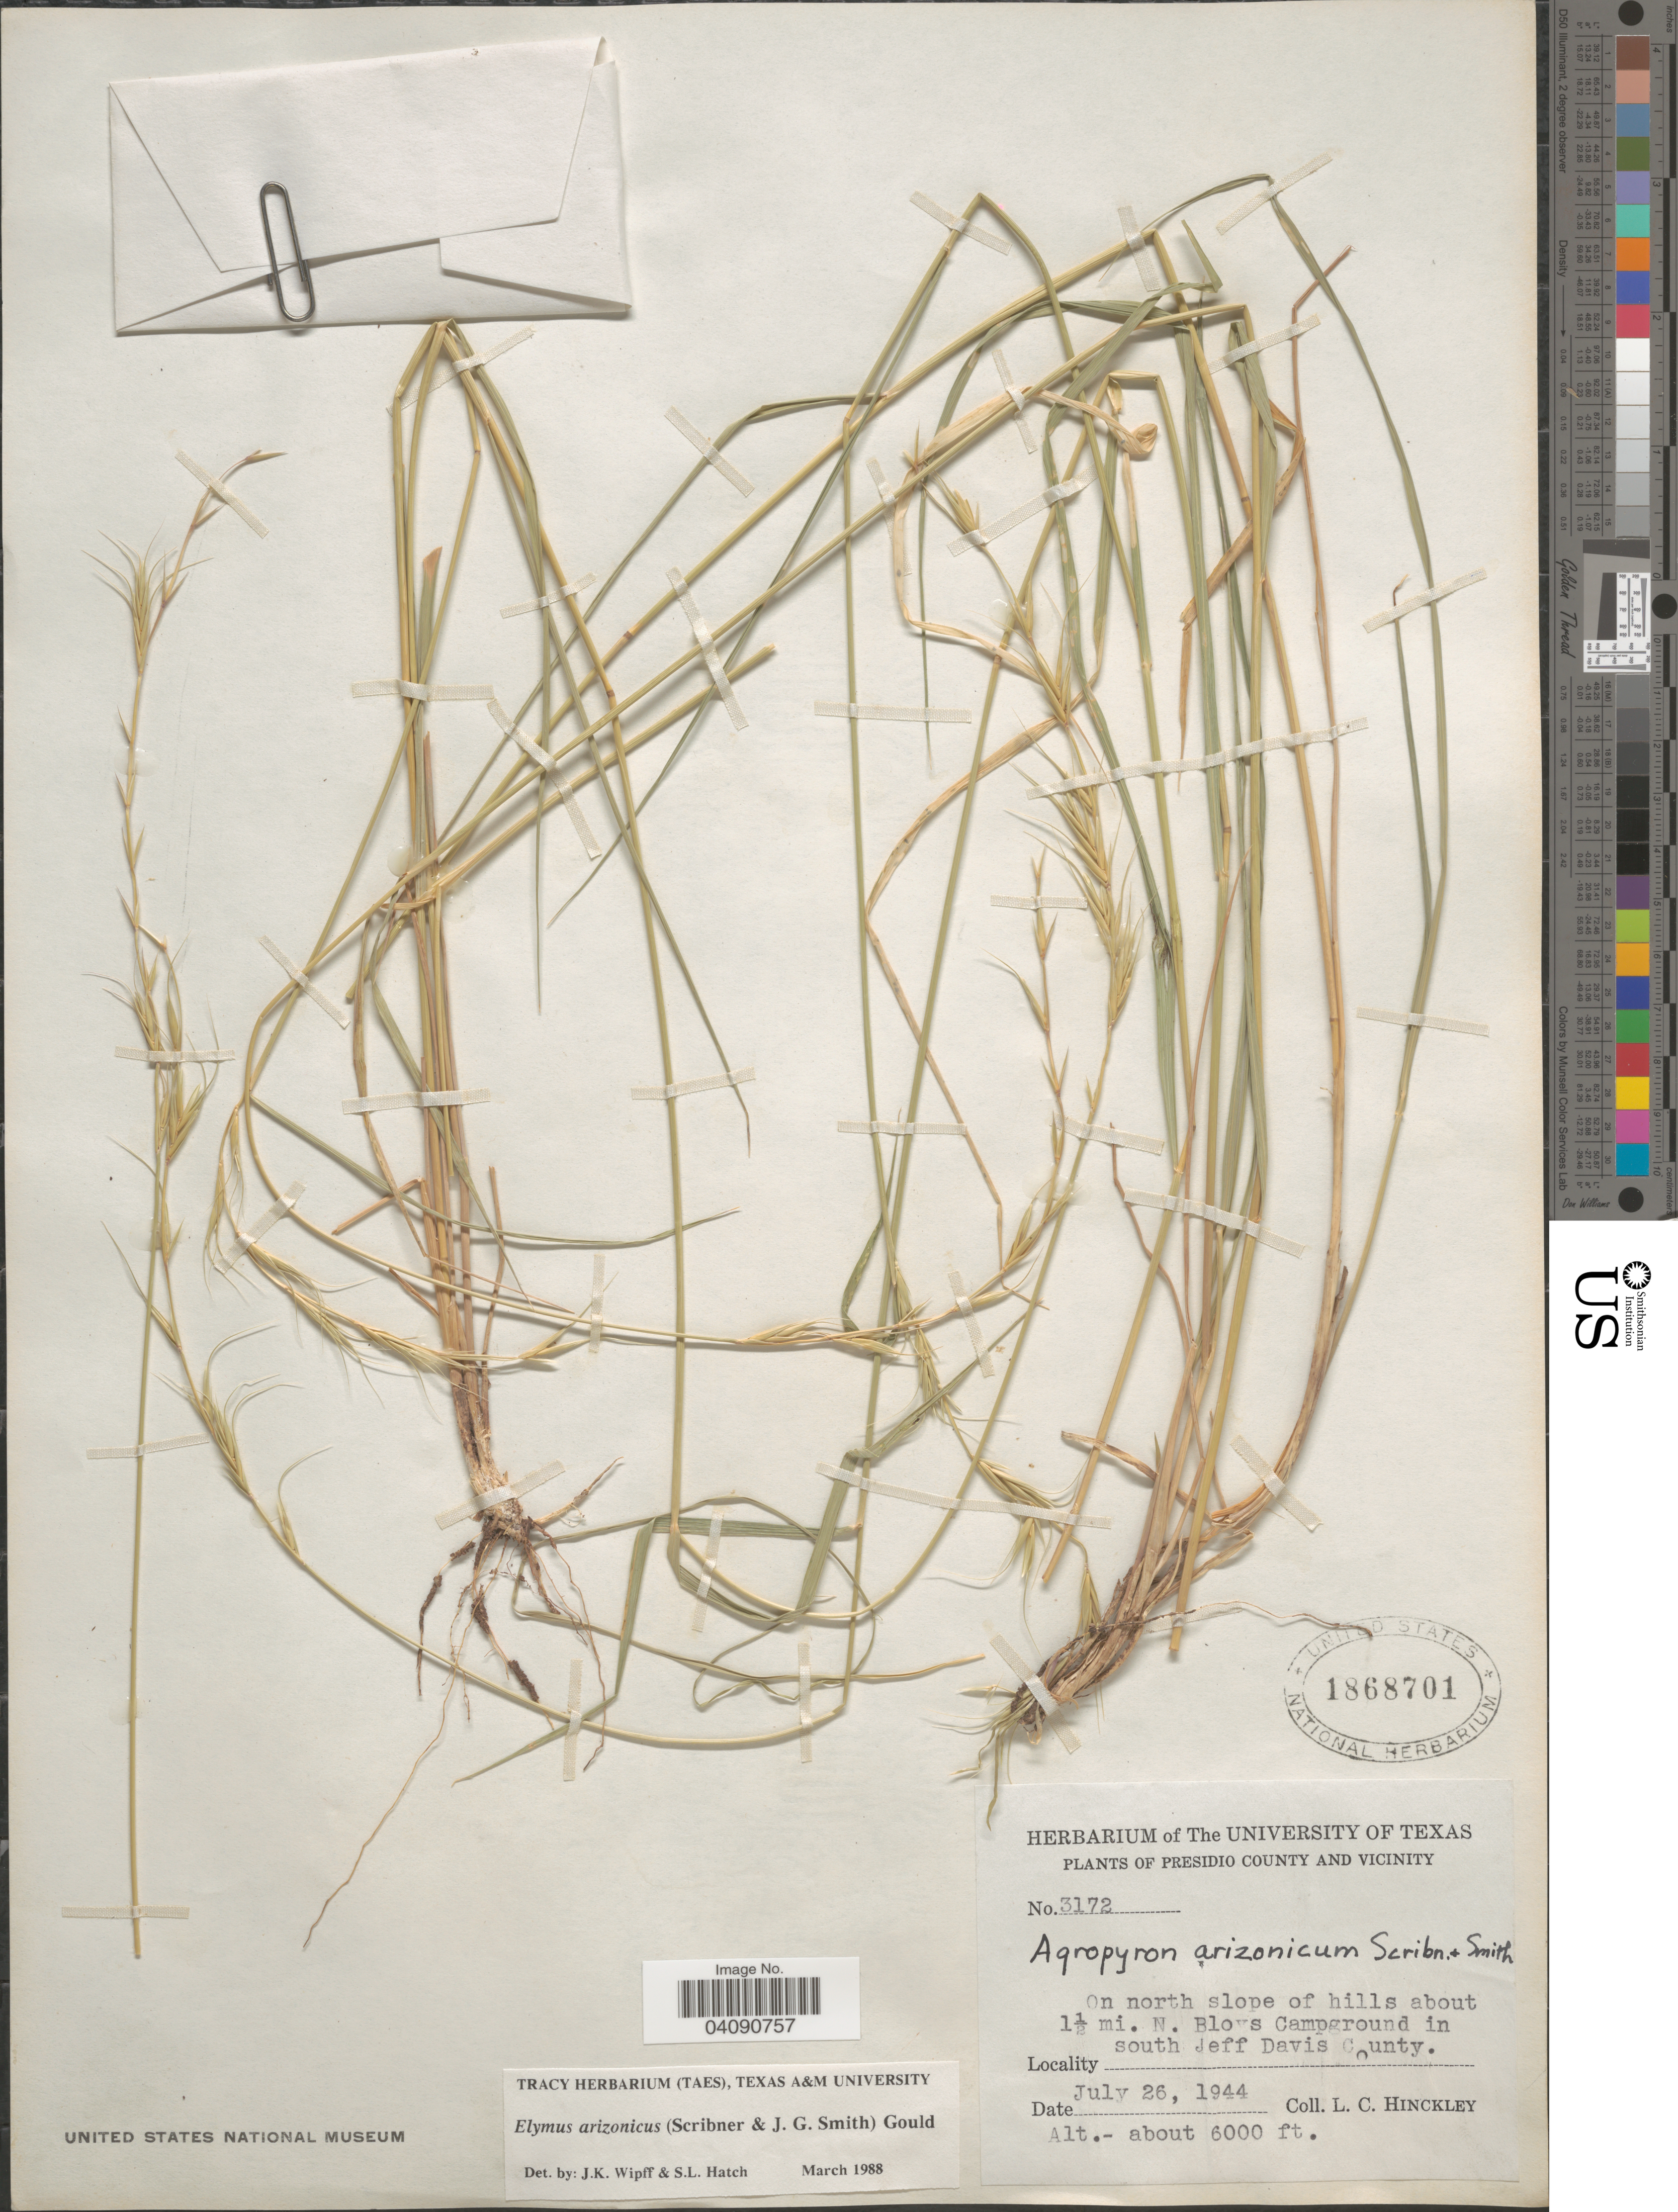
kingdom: Plantae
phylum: Tracheophyta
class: Liliopsida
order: Poales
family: Poaceae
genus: Elymus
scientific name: Elymus arizonicus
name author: (Scribn. & J.G. Sm.) Gould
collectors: L. Hinckley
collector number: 3172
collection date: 1944-07-26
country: United States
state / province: Texas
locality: Presidio County and Vicinity. On north slope of hills about 1½ mi. N. Blox's Campground in south Jeff Davis County.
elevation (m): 1829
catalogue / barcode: US 1868701